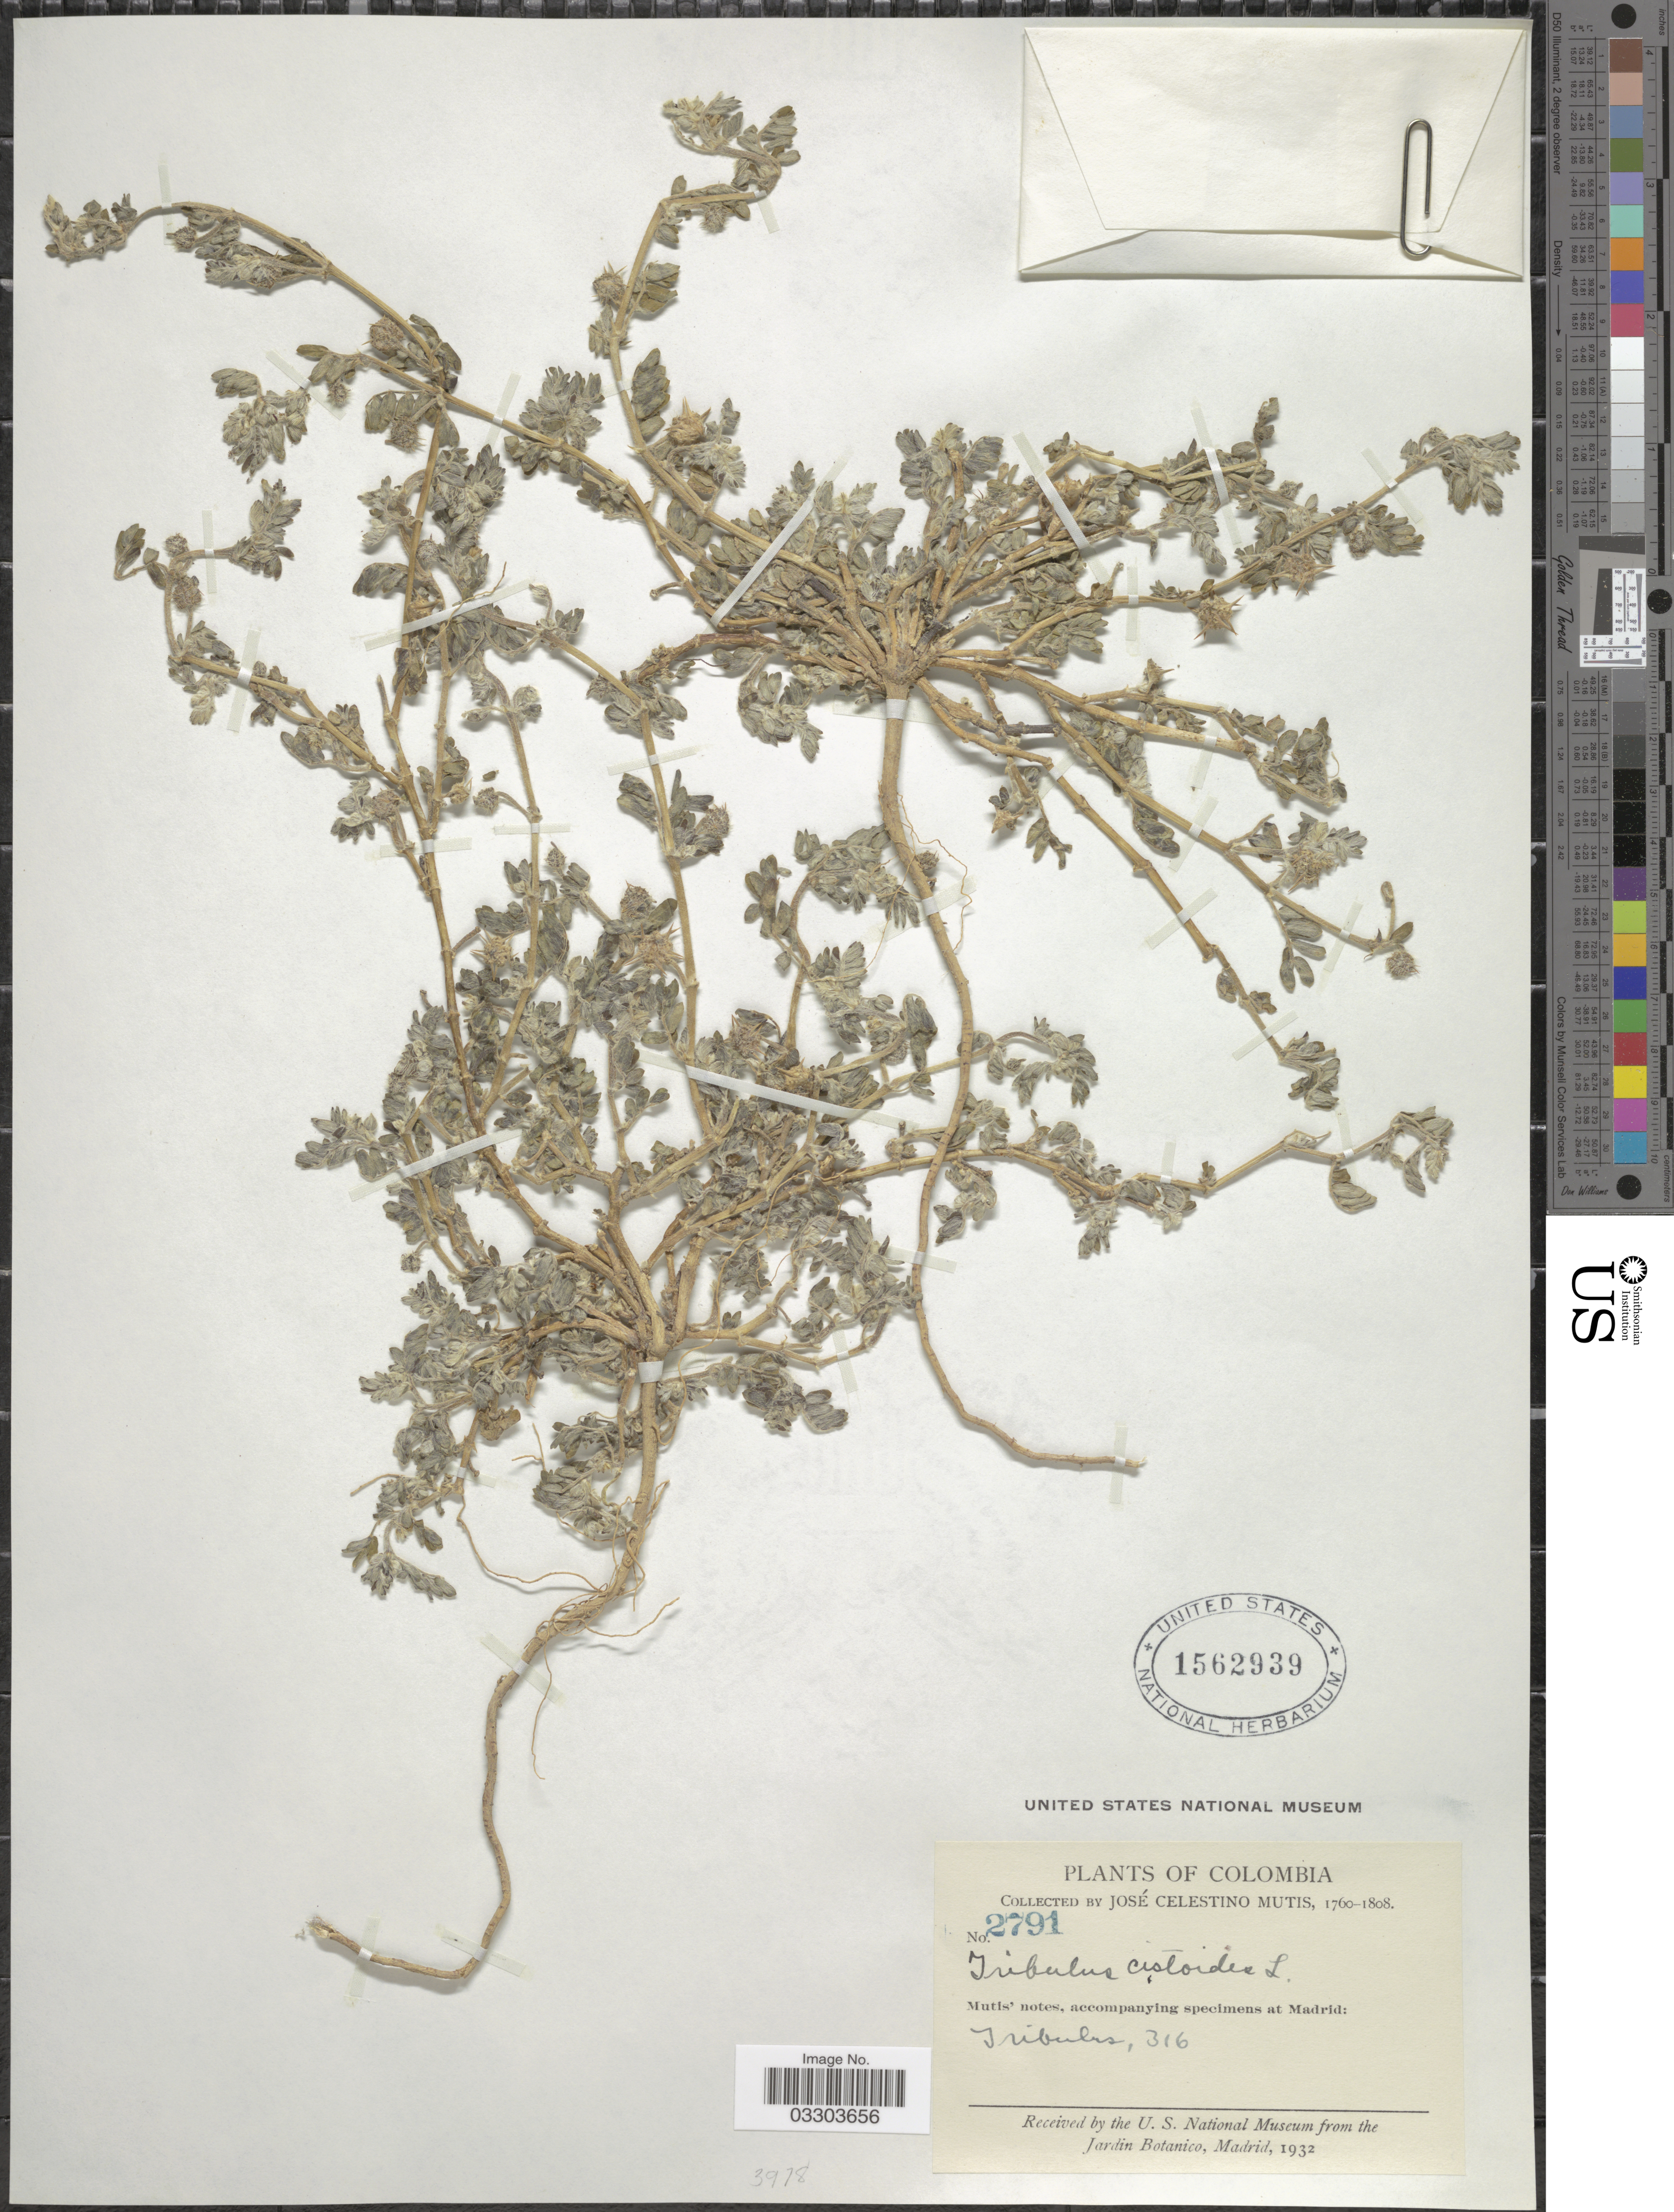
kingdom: Plantae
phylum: Tracheophyta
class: Magnoliopsida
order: Zygophyllales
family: Zygophyllaceae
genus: Tribulus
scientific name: Tribulus cistoides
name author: L.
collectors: J. C. B. Mutis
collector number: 2791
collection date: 1760/1808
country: Colombia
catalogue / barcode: US 1562939